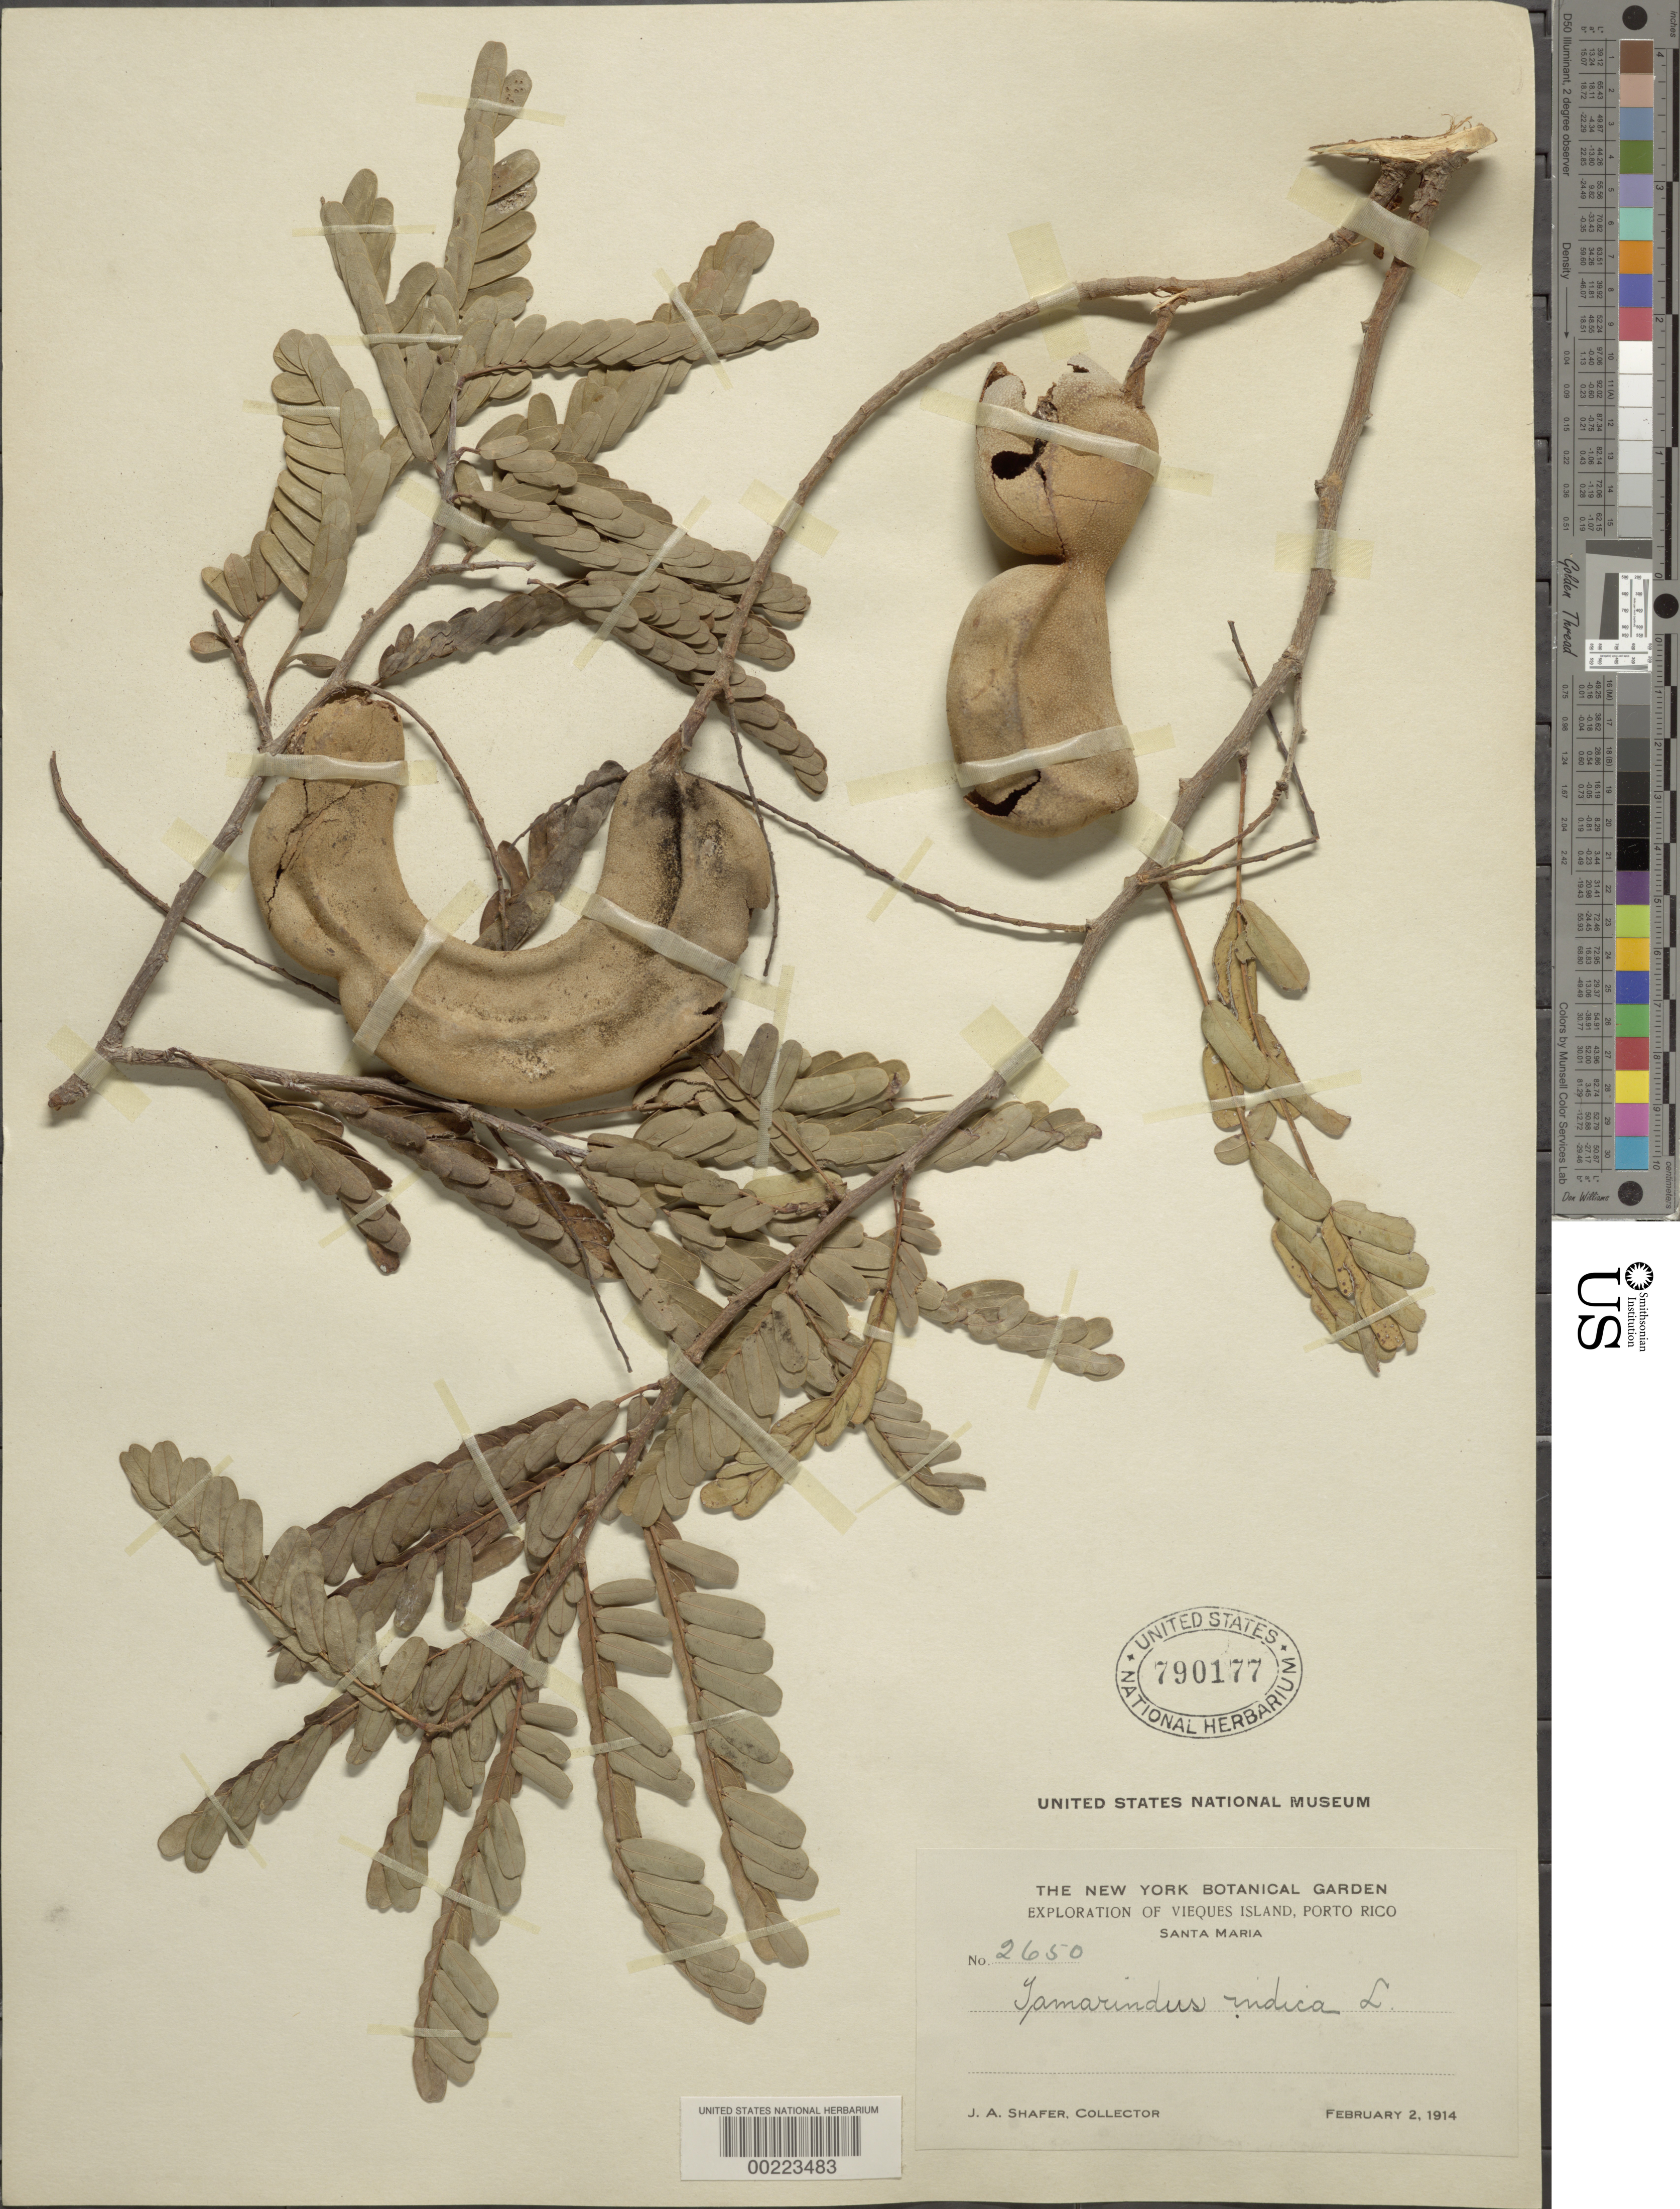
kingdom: Plantae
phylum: Tracheophyta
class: Magnoliopsida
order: Fabales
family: Fabaceae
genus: Tamarindus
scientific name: Tamarindus indica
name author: L.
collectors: J. A. Shafer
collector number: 2650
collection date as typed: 02 Feb 1914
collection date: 1914-02-02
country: Puerto Rico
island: Greater Antilles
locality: Santa maria; vieques island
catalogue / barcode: US 790177